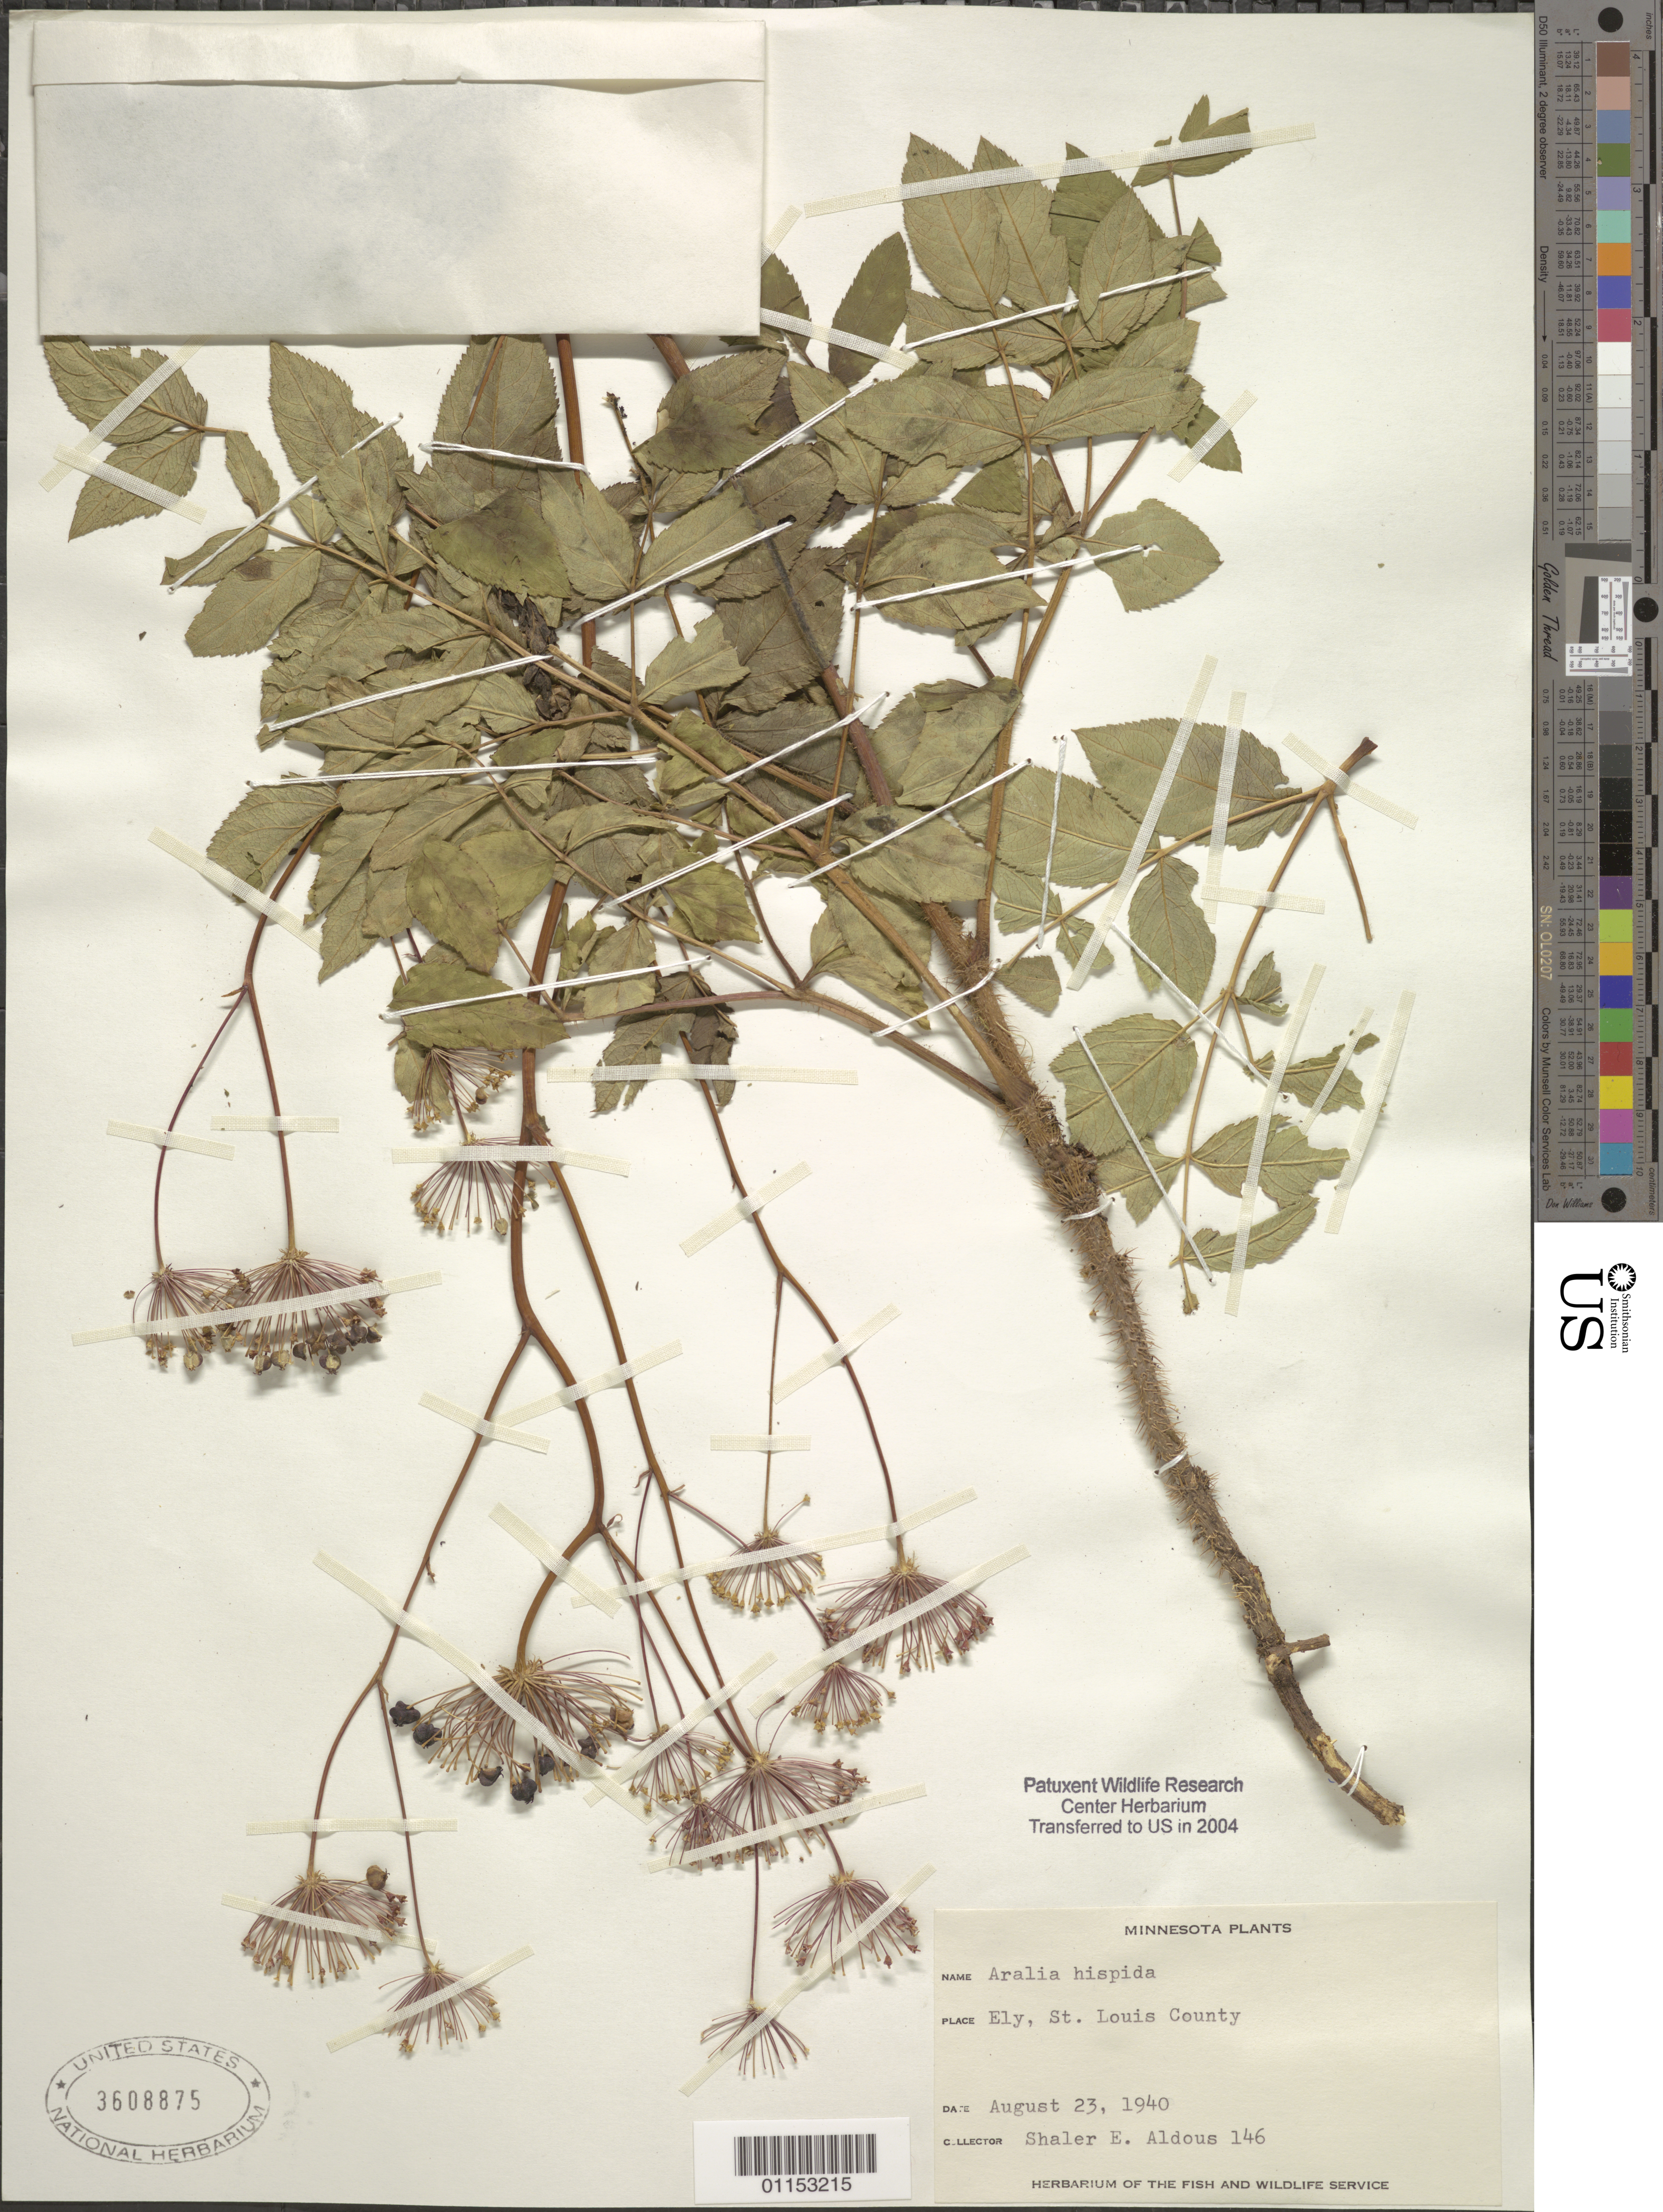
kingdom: Plantae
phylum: Tracheophyta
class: Magnoliopsida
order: Apiales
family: Araliaceae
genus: Aralia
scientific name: Aralia hispida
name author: Vent.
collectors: S. Aldous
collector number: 146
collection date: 1940-08-23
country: United States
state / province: Minnesota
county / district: St. Louis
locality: Ely.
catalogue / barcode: US 3608875